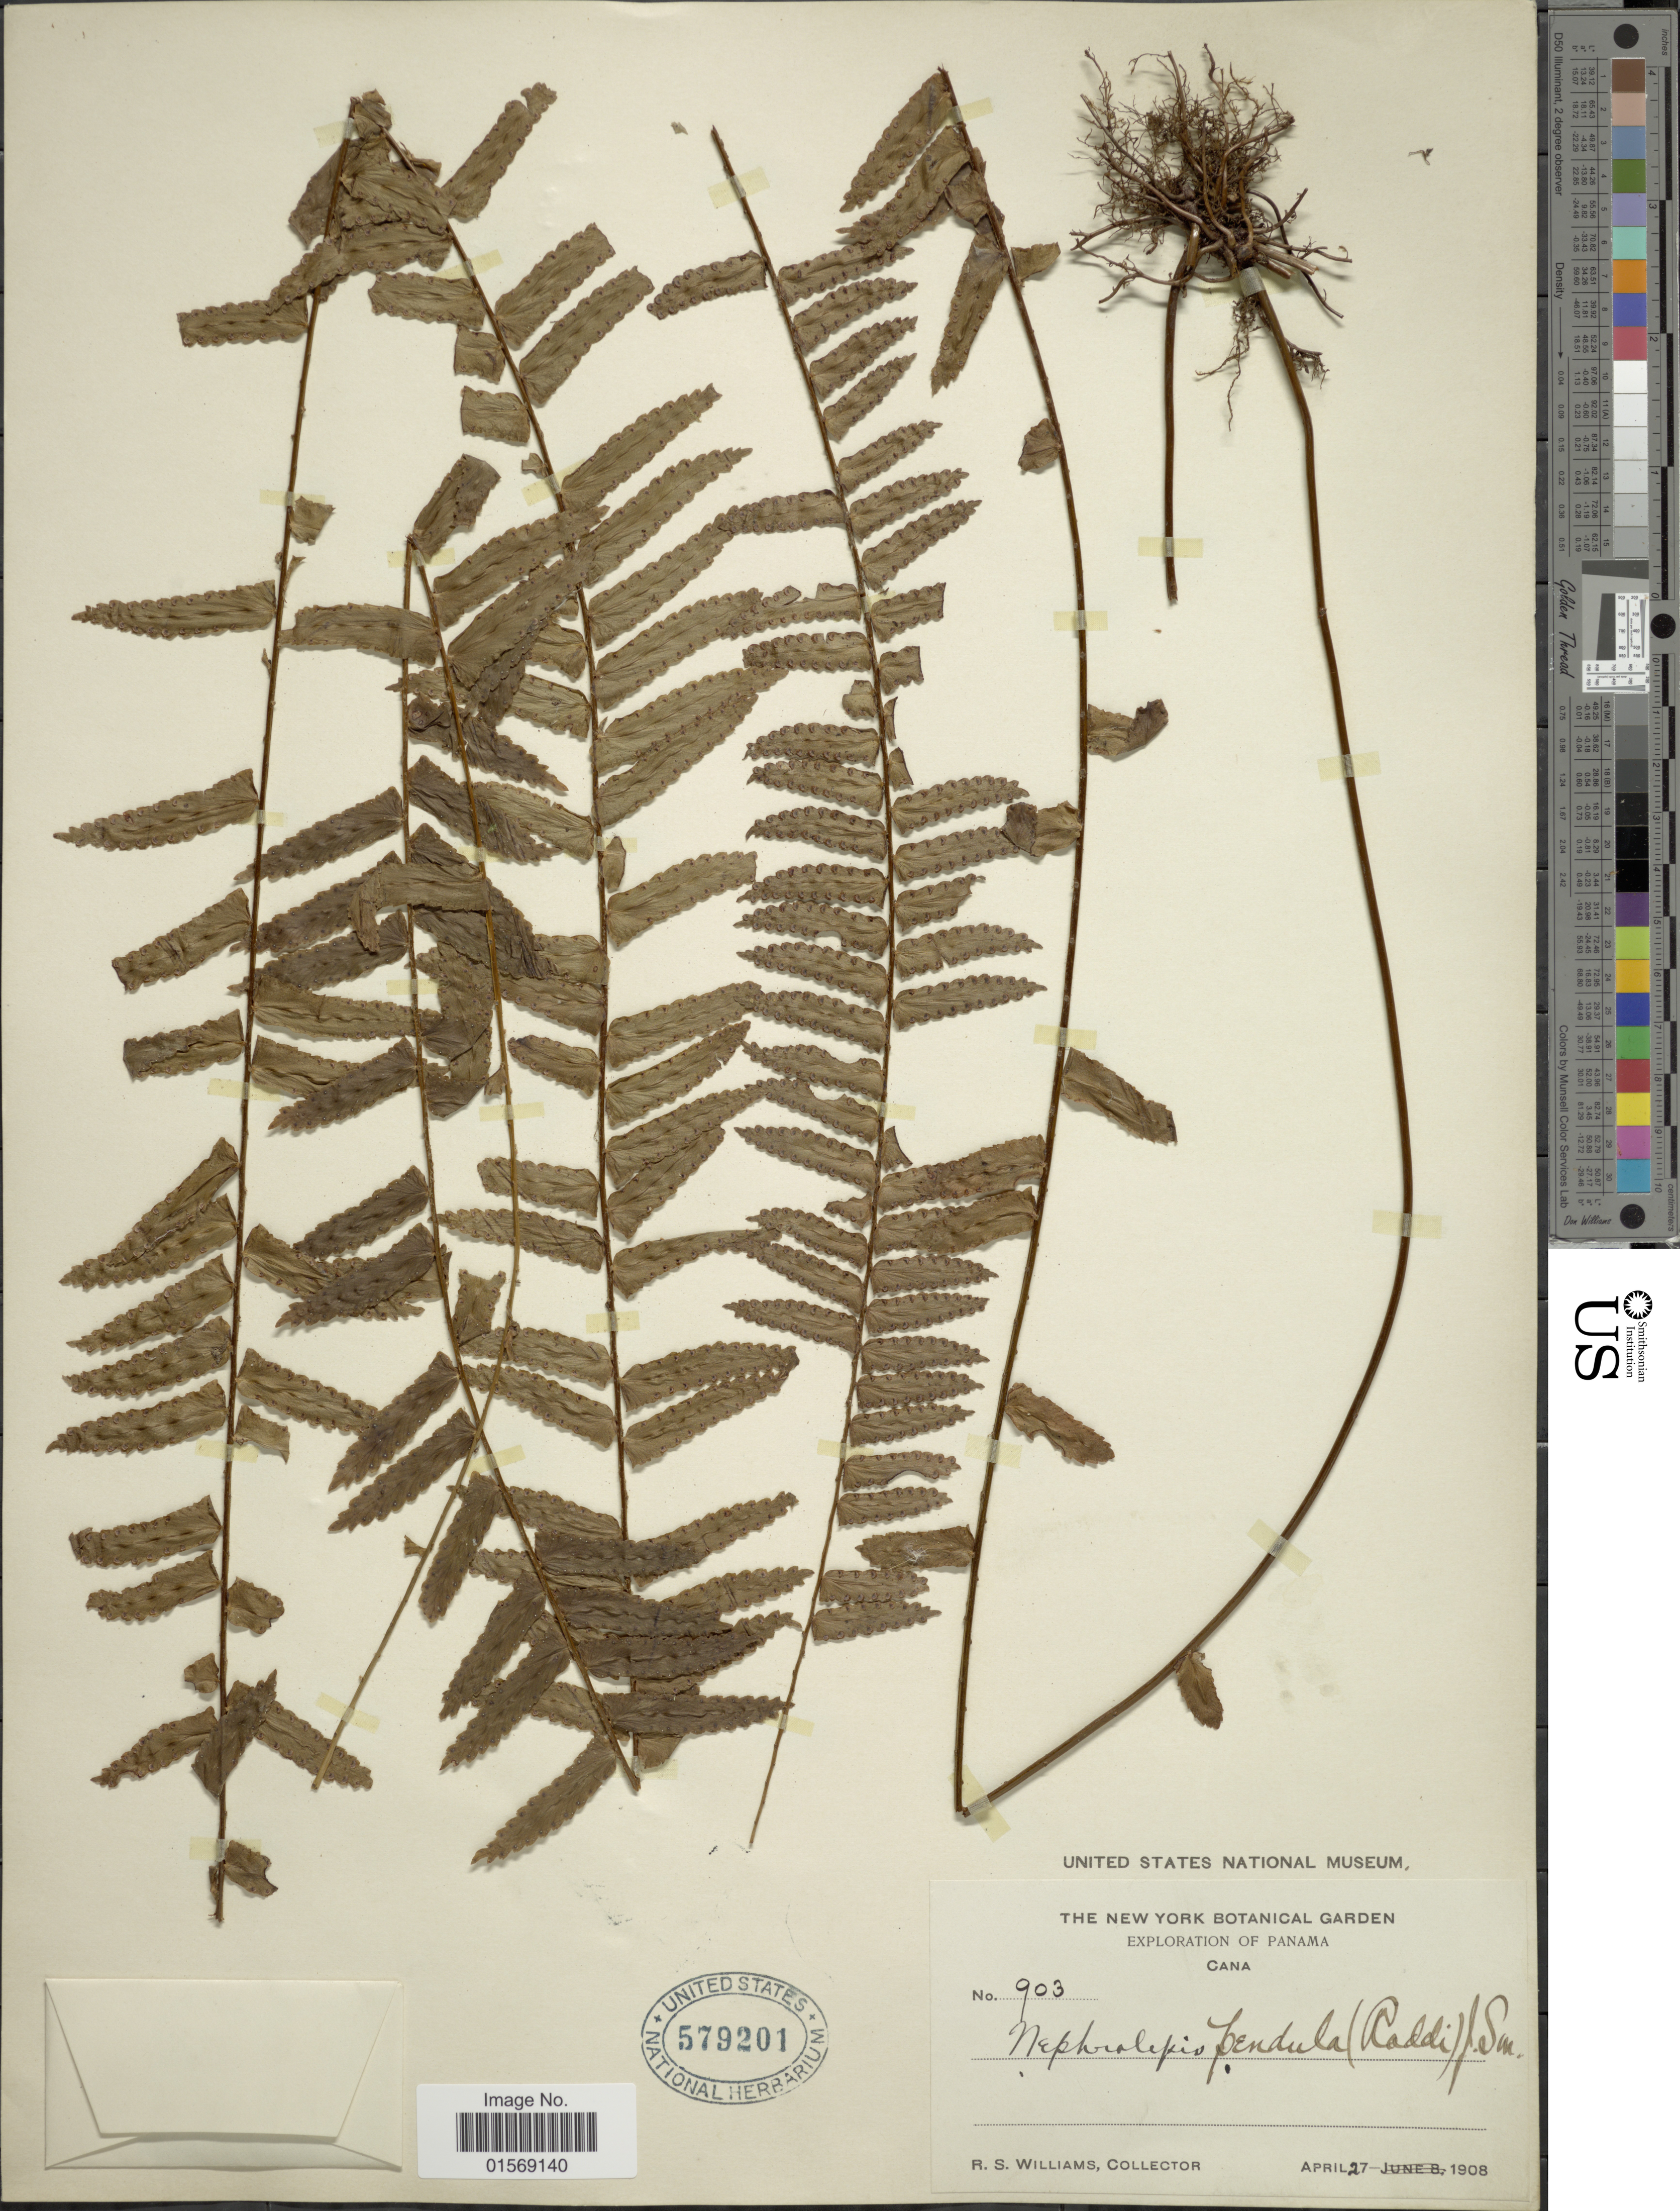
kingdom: Plantae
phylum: Tracheophyta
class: Polypodiopsida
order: Polypodiales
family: Nephrolepidaceae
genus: Nephrolepis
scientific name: Nephrolepis pendula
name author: (Raddi) J. Sm.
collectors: R. S. Williams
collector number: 903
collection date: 1908-04-27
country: Panama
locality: Panama, Cana.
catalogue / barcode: US 579201